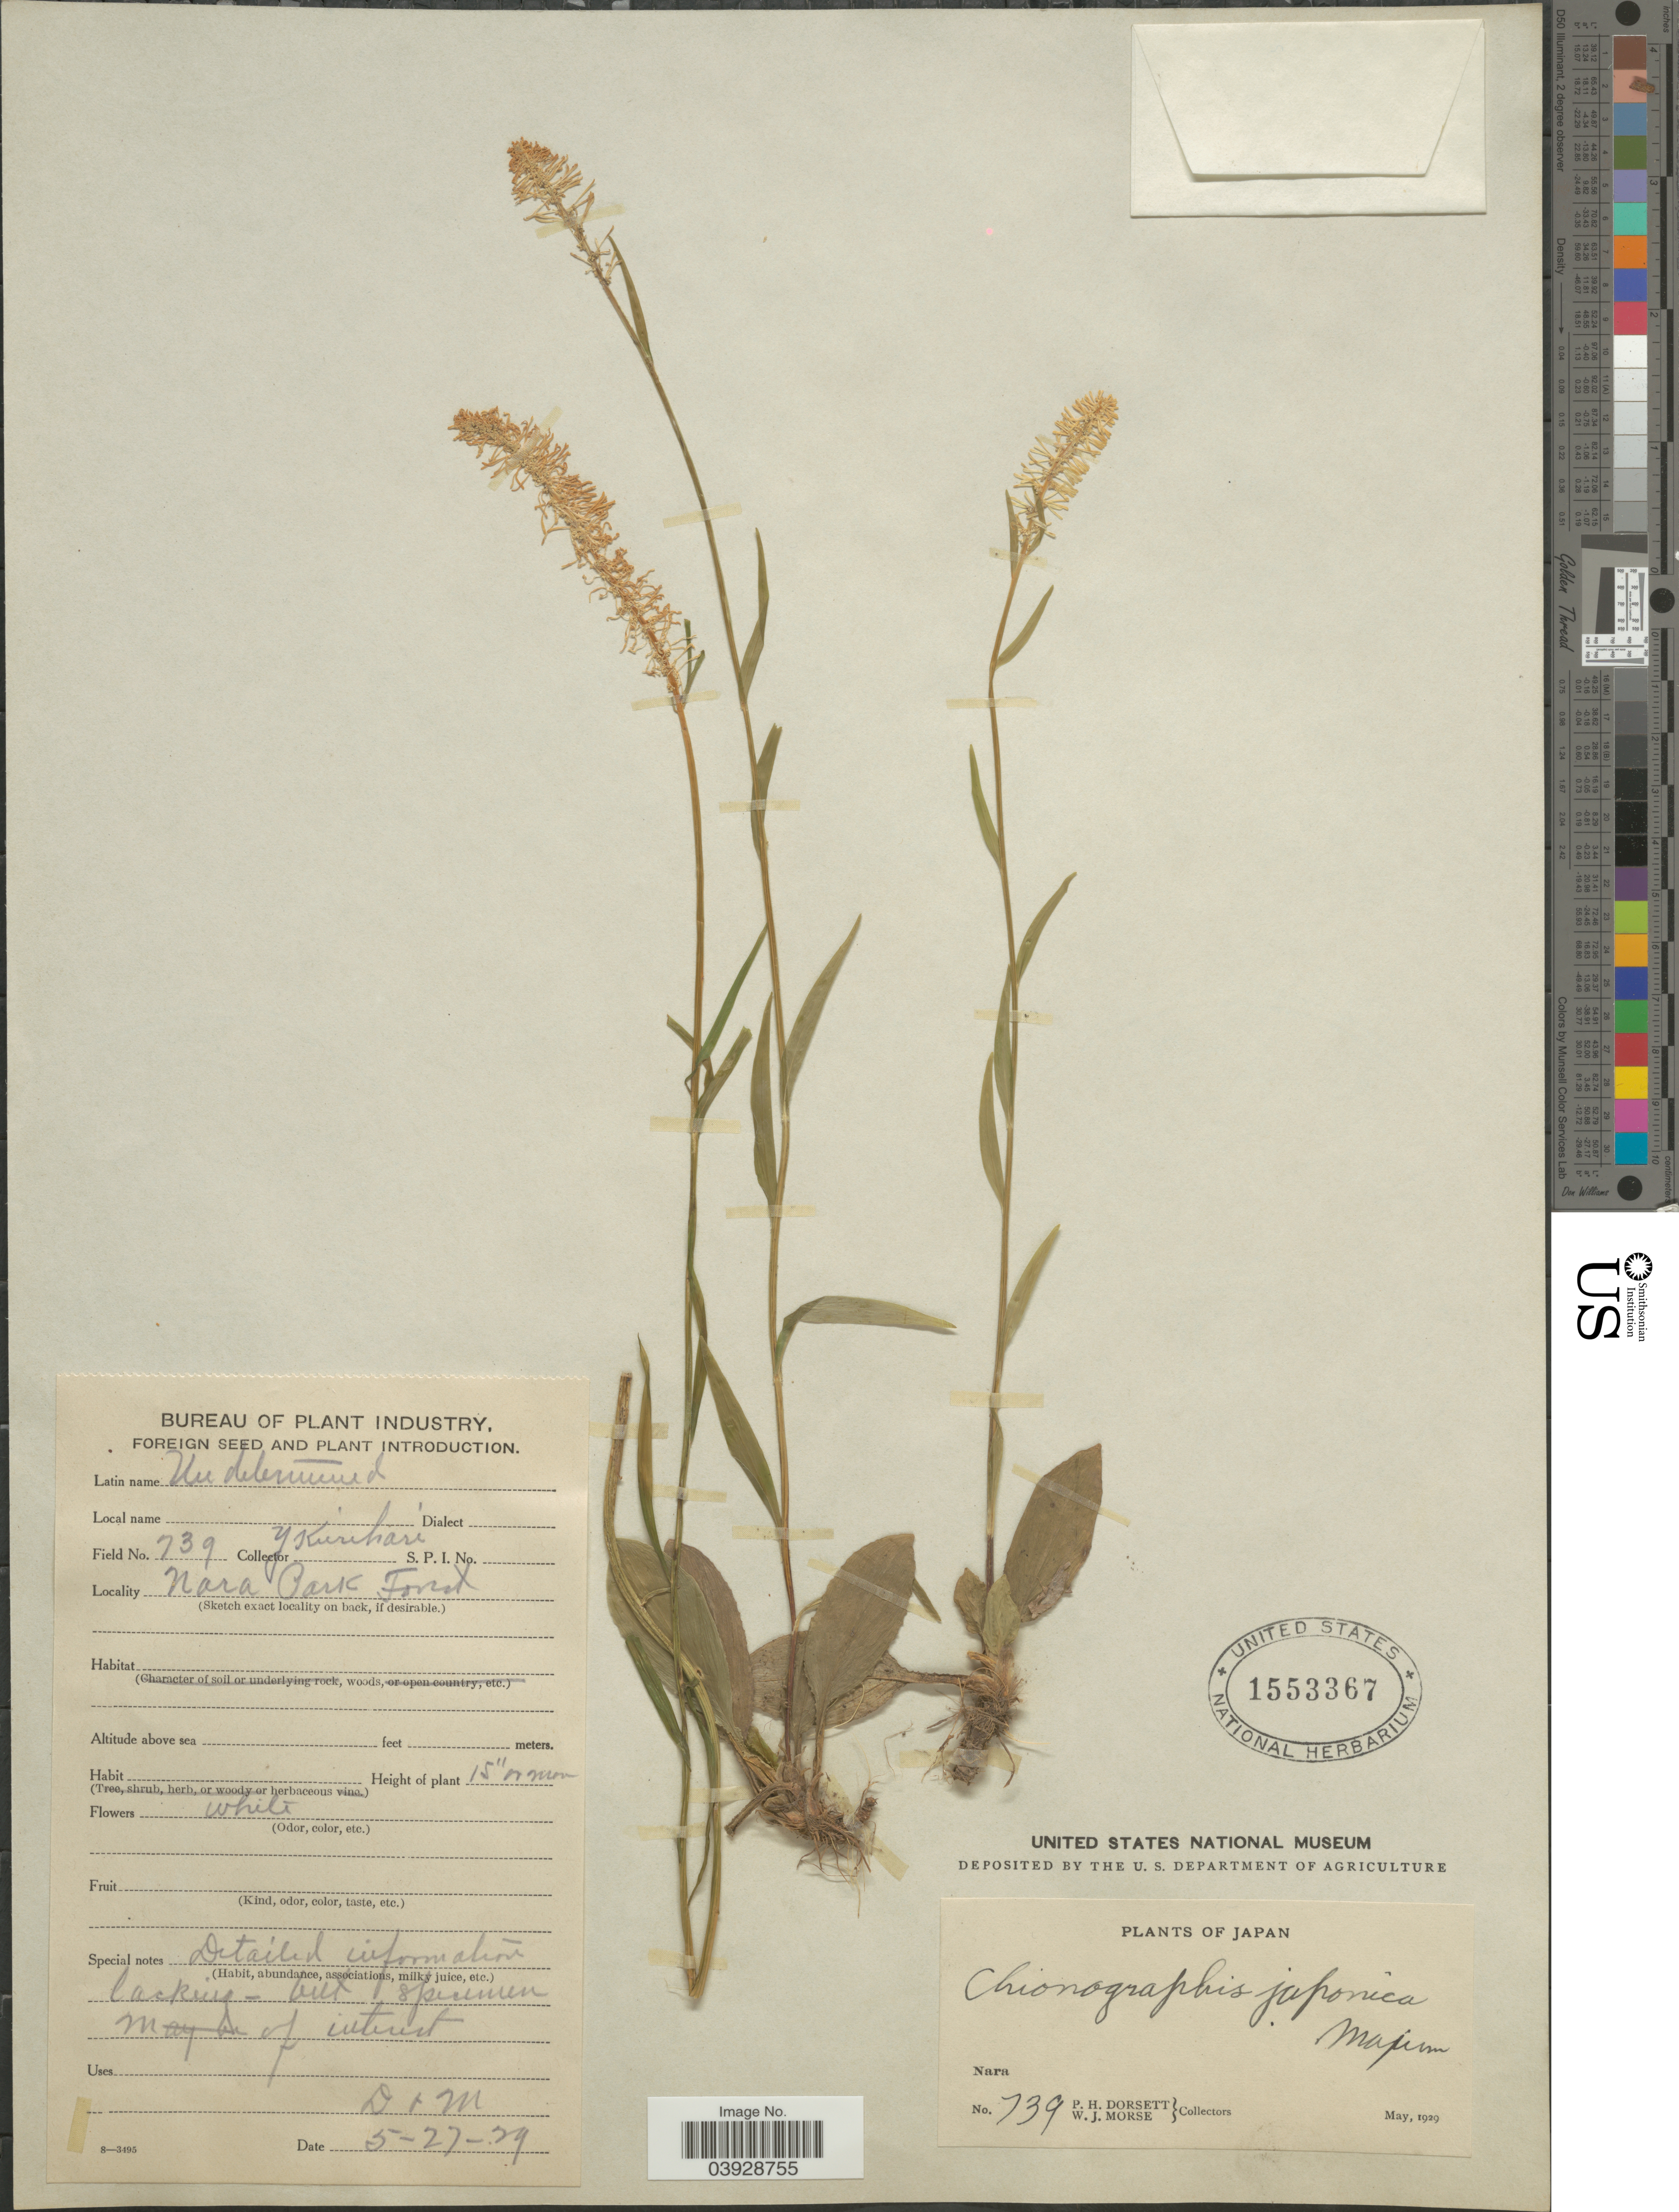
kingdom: Plantae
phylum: Tracheophyta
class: Liliopsida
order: Liliales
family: Melanthiaceae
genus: Chionographis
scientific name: Chionographis japonica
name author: Maxim.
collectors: P. H. Dorsett, W. J. Morse & Y. Kurihara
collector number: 739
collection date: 1929-05-27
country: Japan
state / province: Nara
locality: Nara Park Forest.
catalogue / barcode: US 1553367